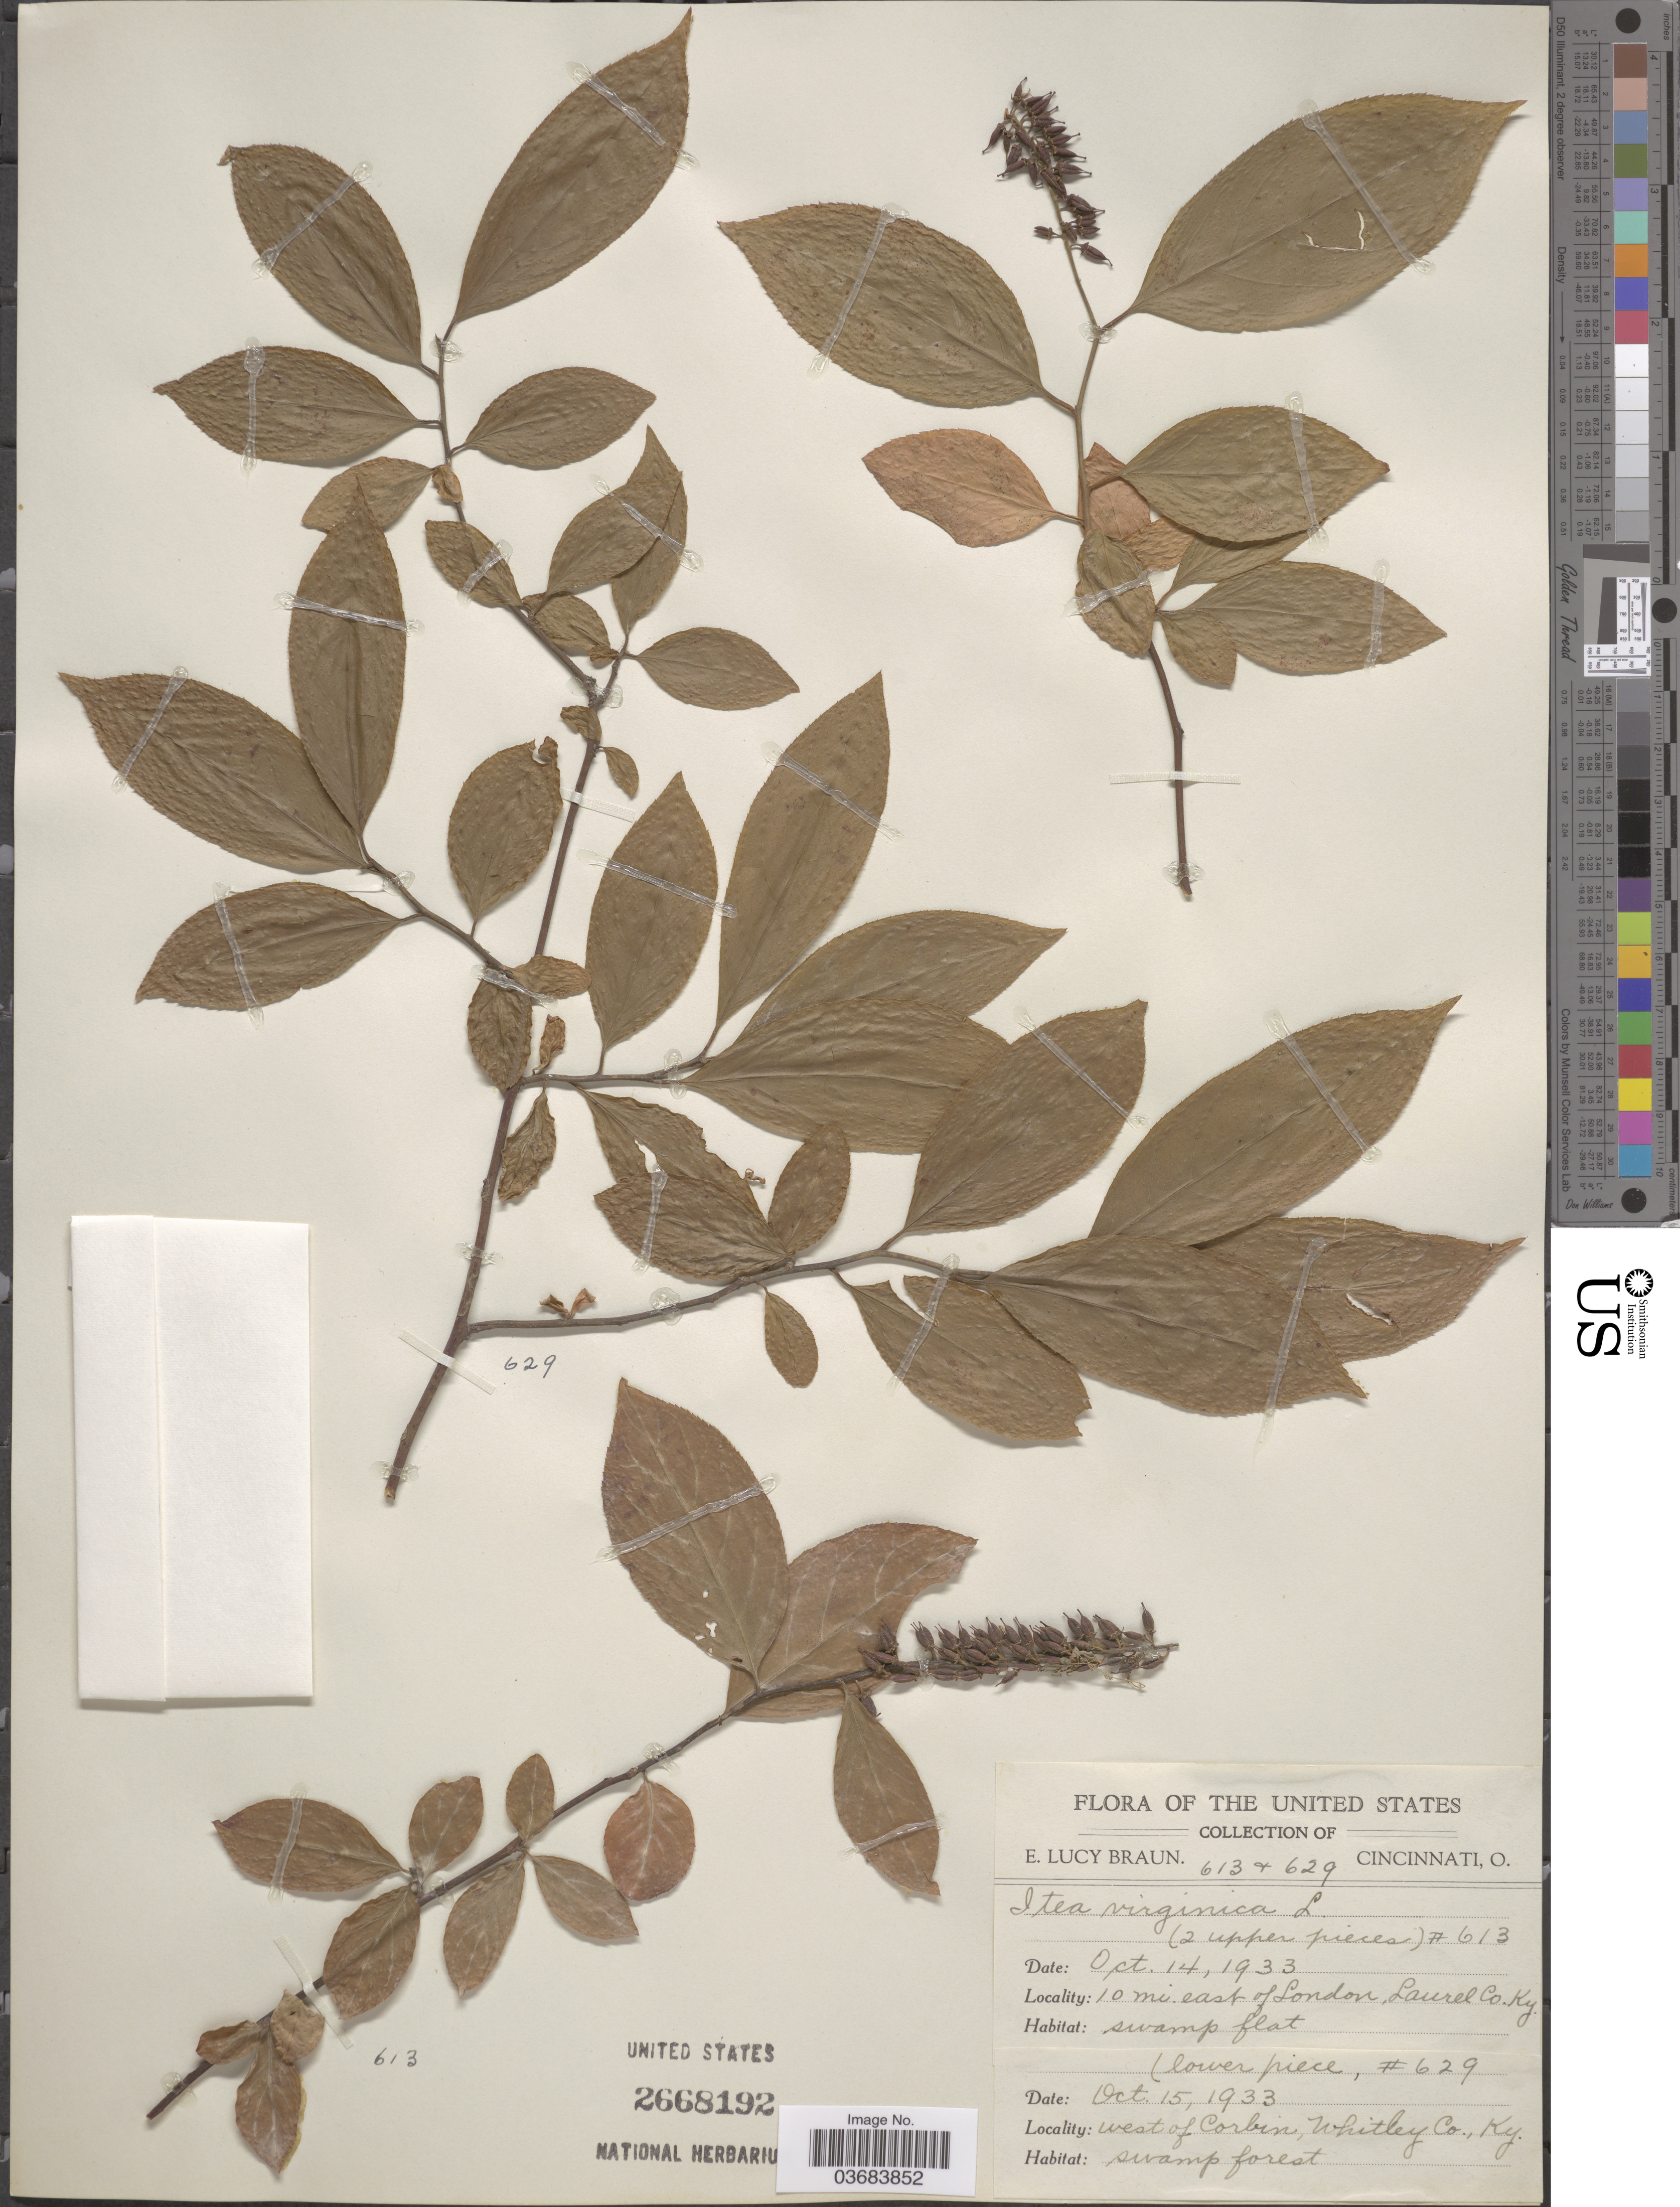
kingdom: Plantae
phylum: Tracheophyta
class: Magnoliopsida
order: Saxifragales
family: Iteaceae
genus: Itea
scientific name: Itea virginica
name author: L.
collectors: E. L. Braun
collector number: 613/629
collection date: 1933-10-15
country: United States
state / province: Kentucky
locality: West of Corbin, Whitley Co.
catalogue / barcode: US 2668192